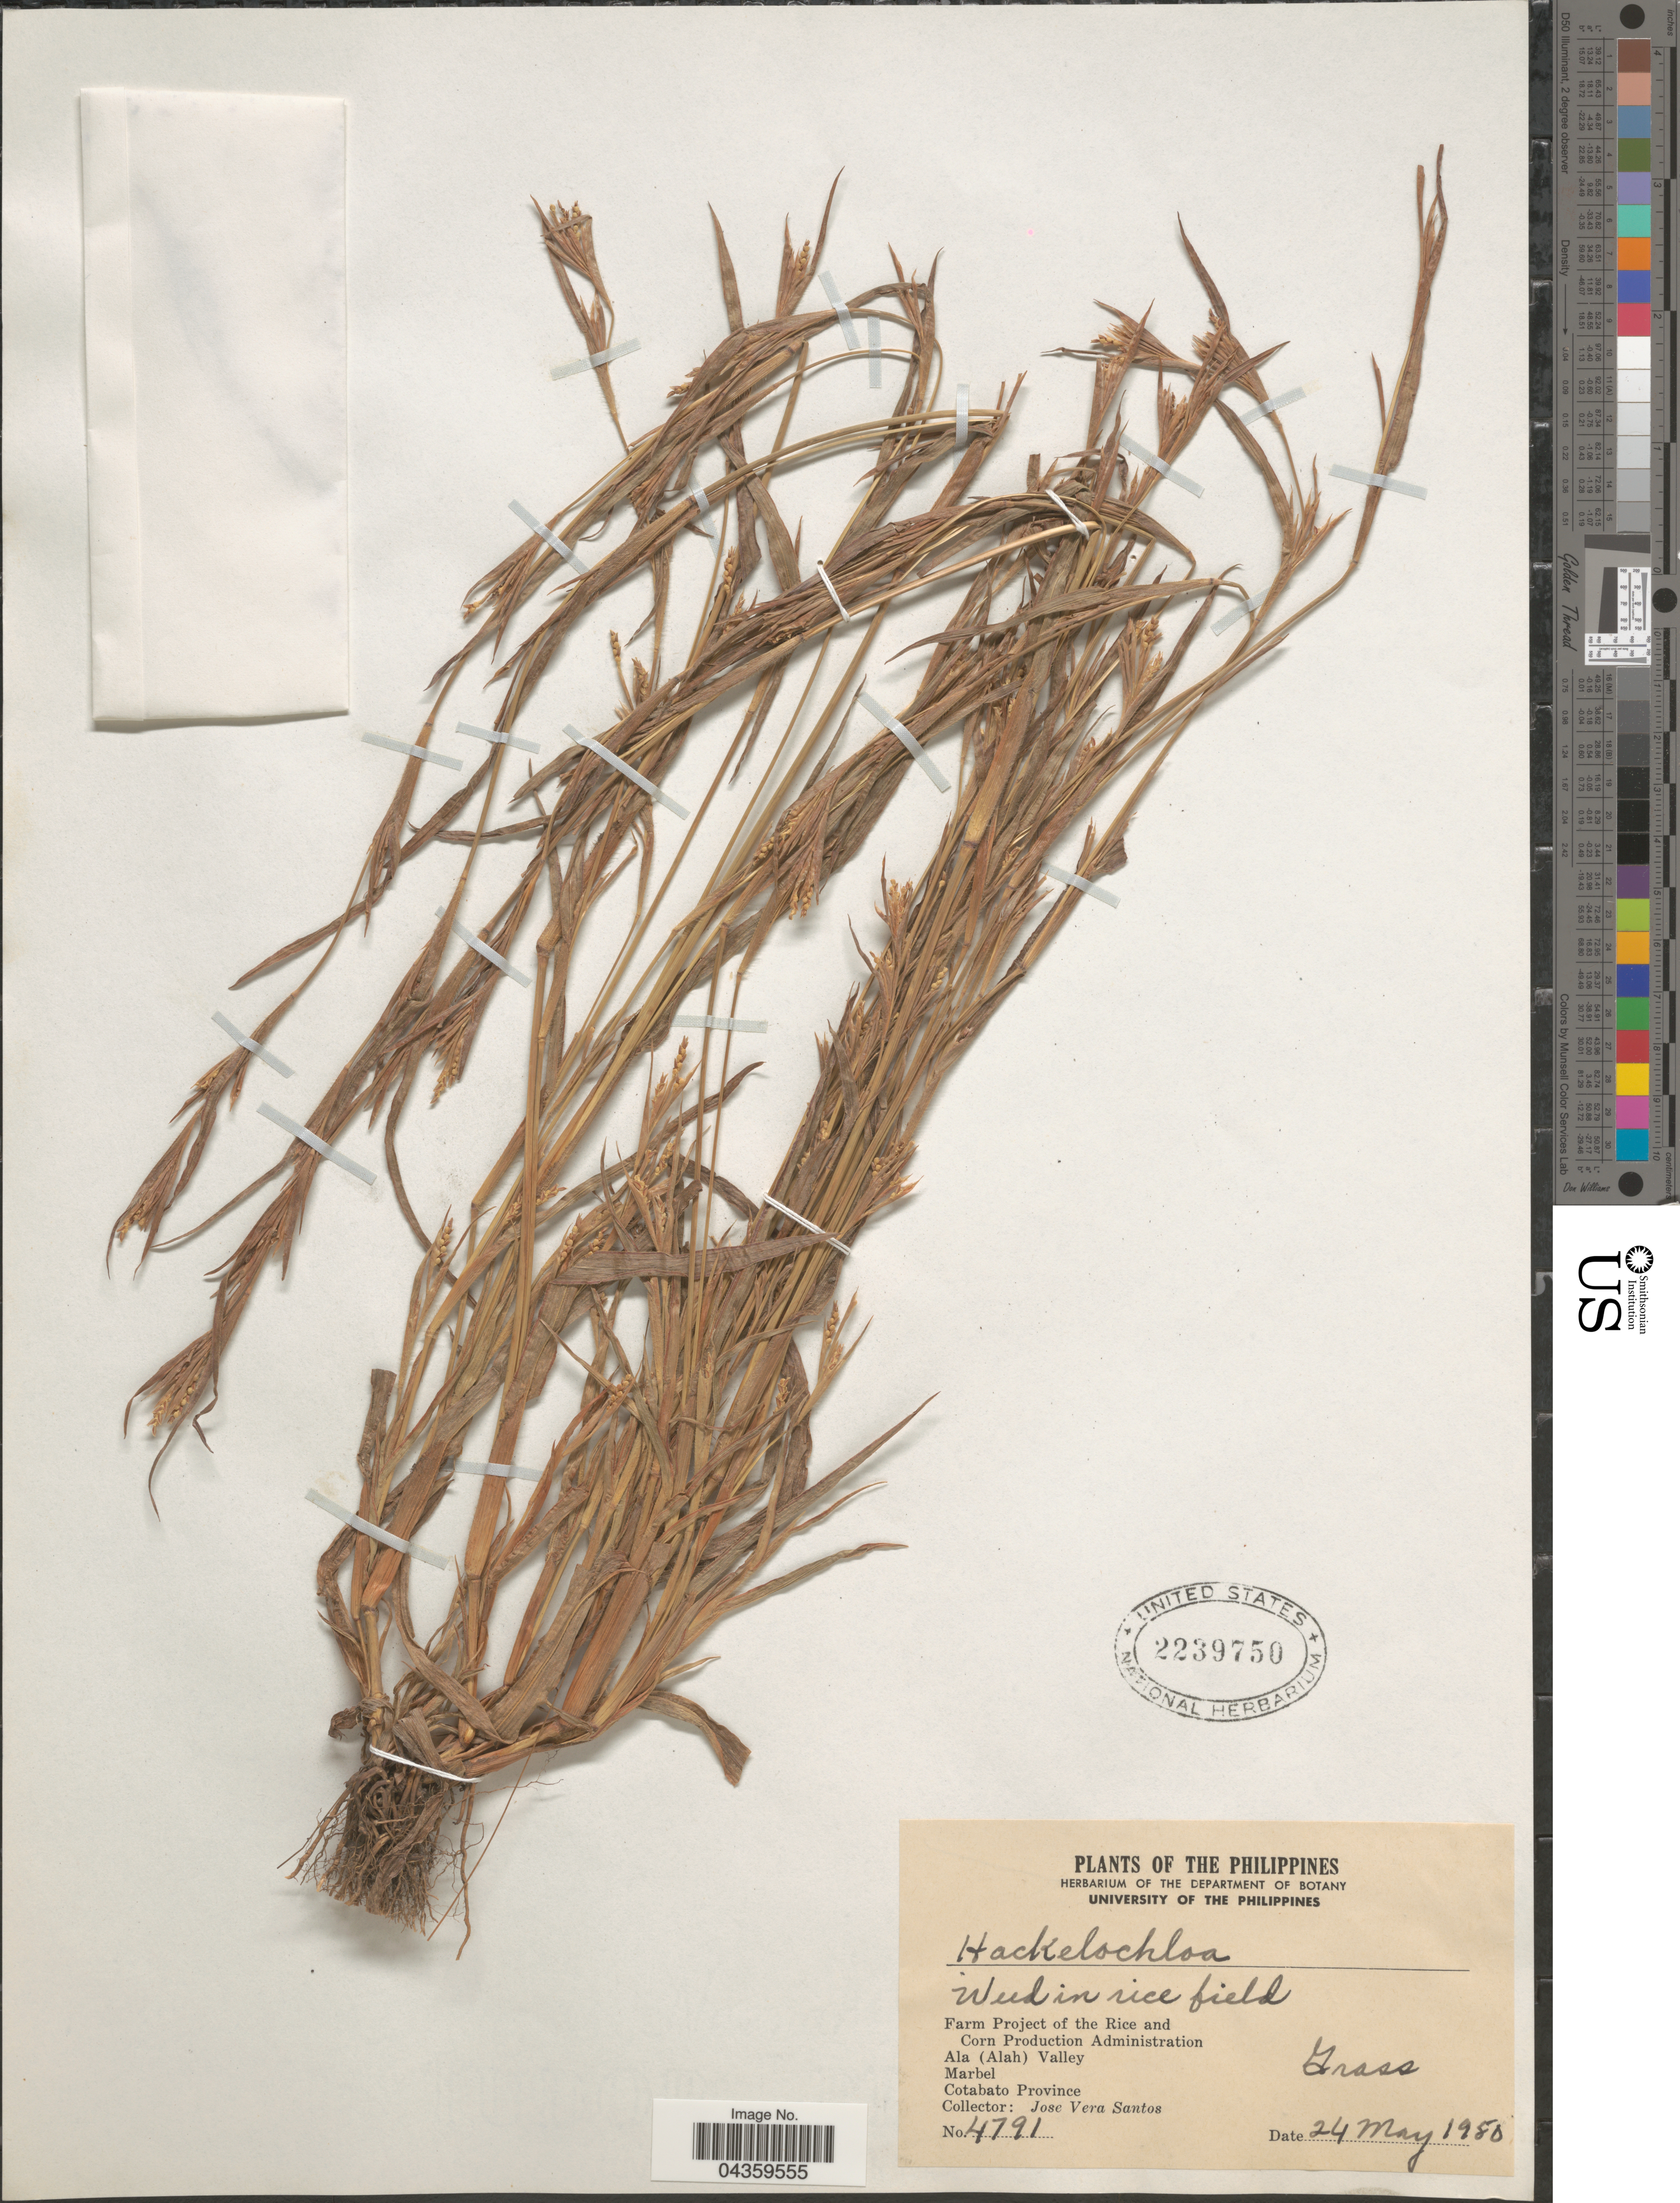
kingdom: Plantae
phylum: Tracheophyta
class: Liliopsida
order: Poales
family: Poaceae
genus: Hakonechloa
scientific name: Hakonechloa macra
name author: (Munro) Honda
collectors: J. V. Santos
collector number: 4791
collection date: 1980-05-24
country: Philippines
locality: Farm Project of the Rice and Corn Production Administration. Ala (Alah) Valley. Marbel Cotabato Province.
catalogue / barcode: US 2239750